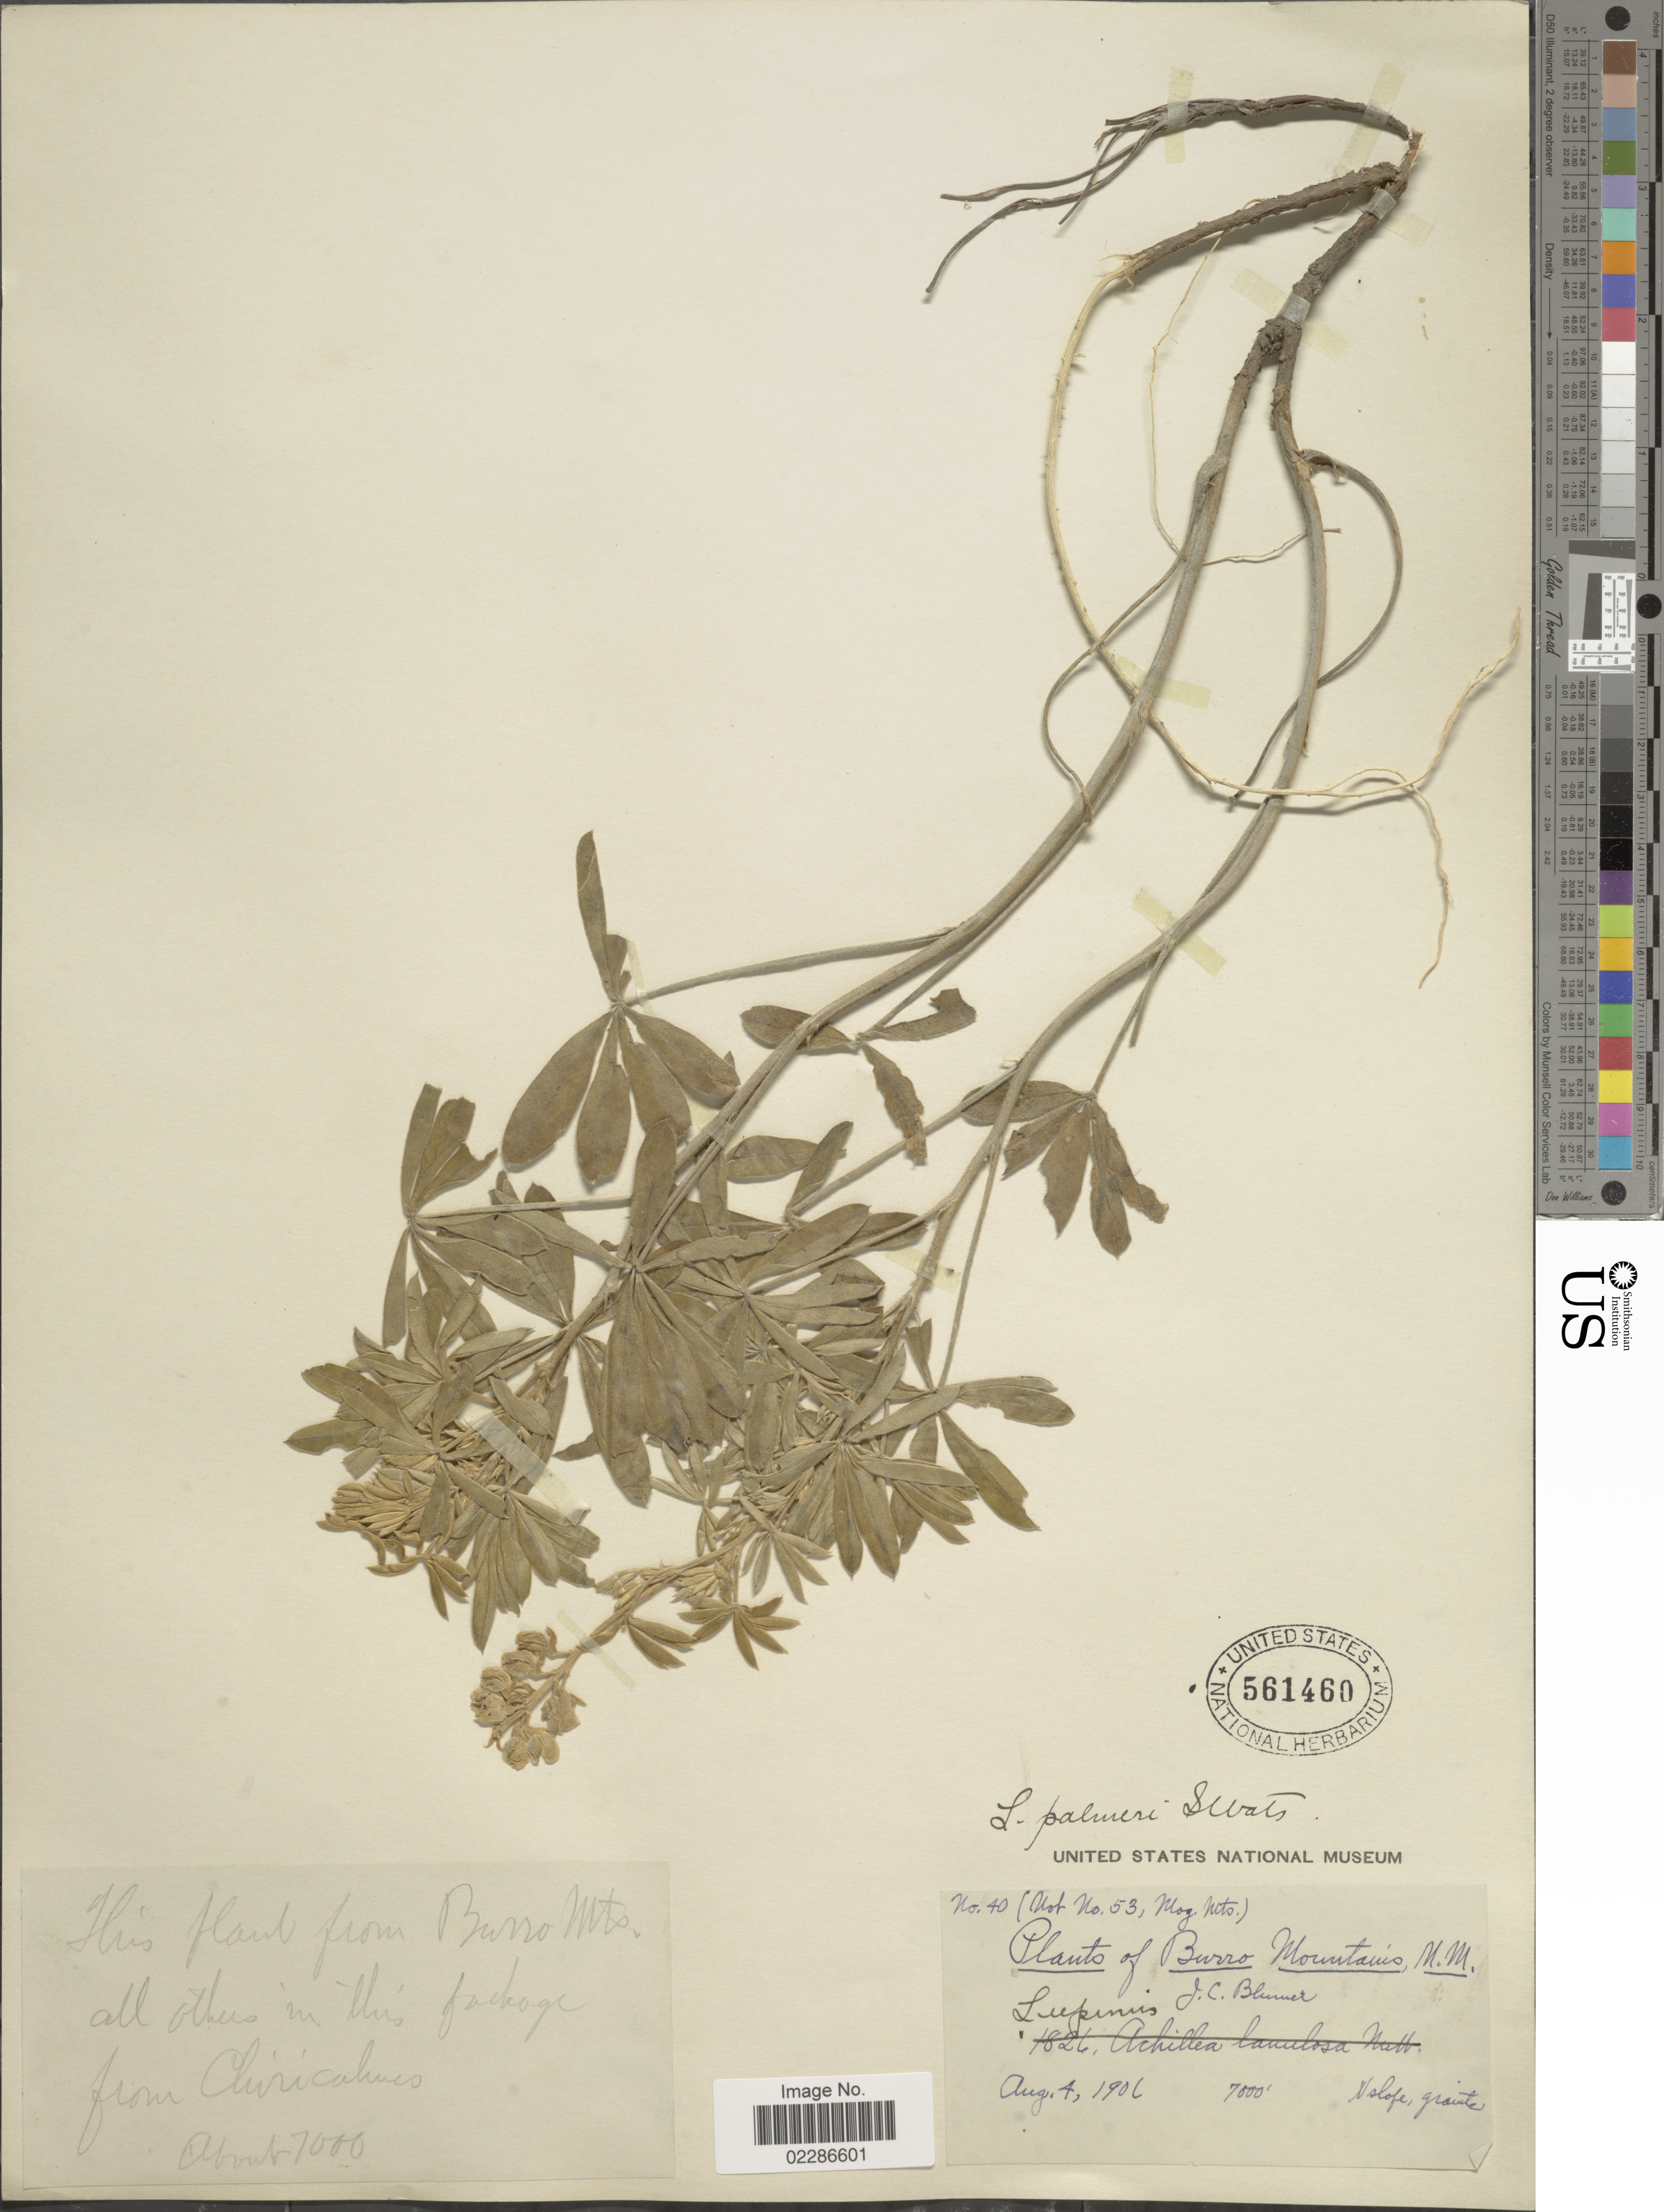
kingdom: Plantae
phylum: Tracheophyta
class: Magnoliopsida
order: Fabales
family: Fabaceae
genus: Lupinus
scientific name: Lupinus palmeri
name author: S. Watson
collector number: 40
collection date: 1906-08-04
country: United States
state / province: New Mexico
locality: Burro Mountains,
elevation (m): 2134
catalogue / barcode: US 561460